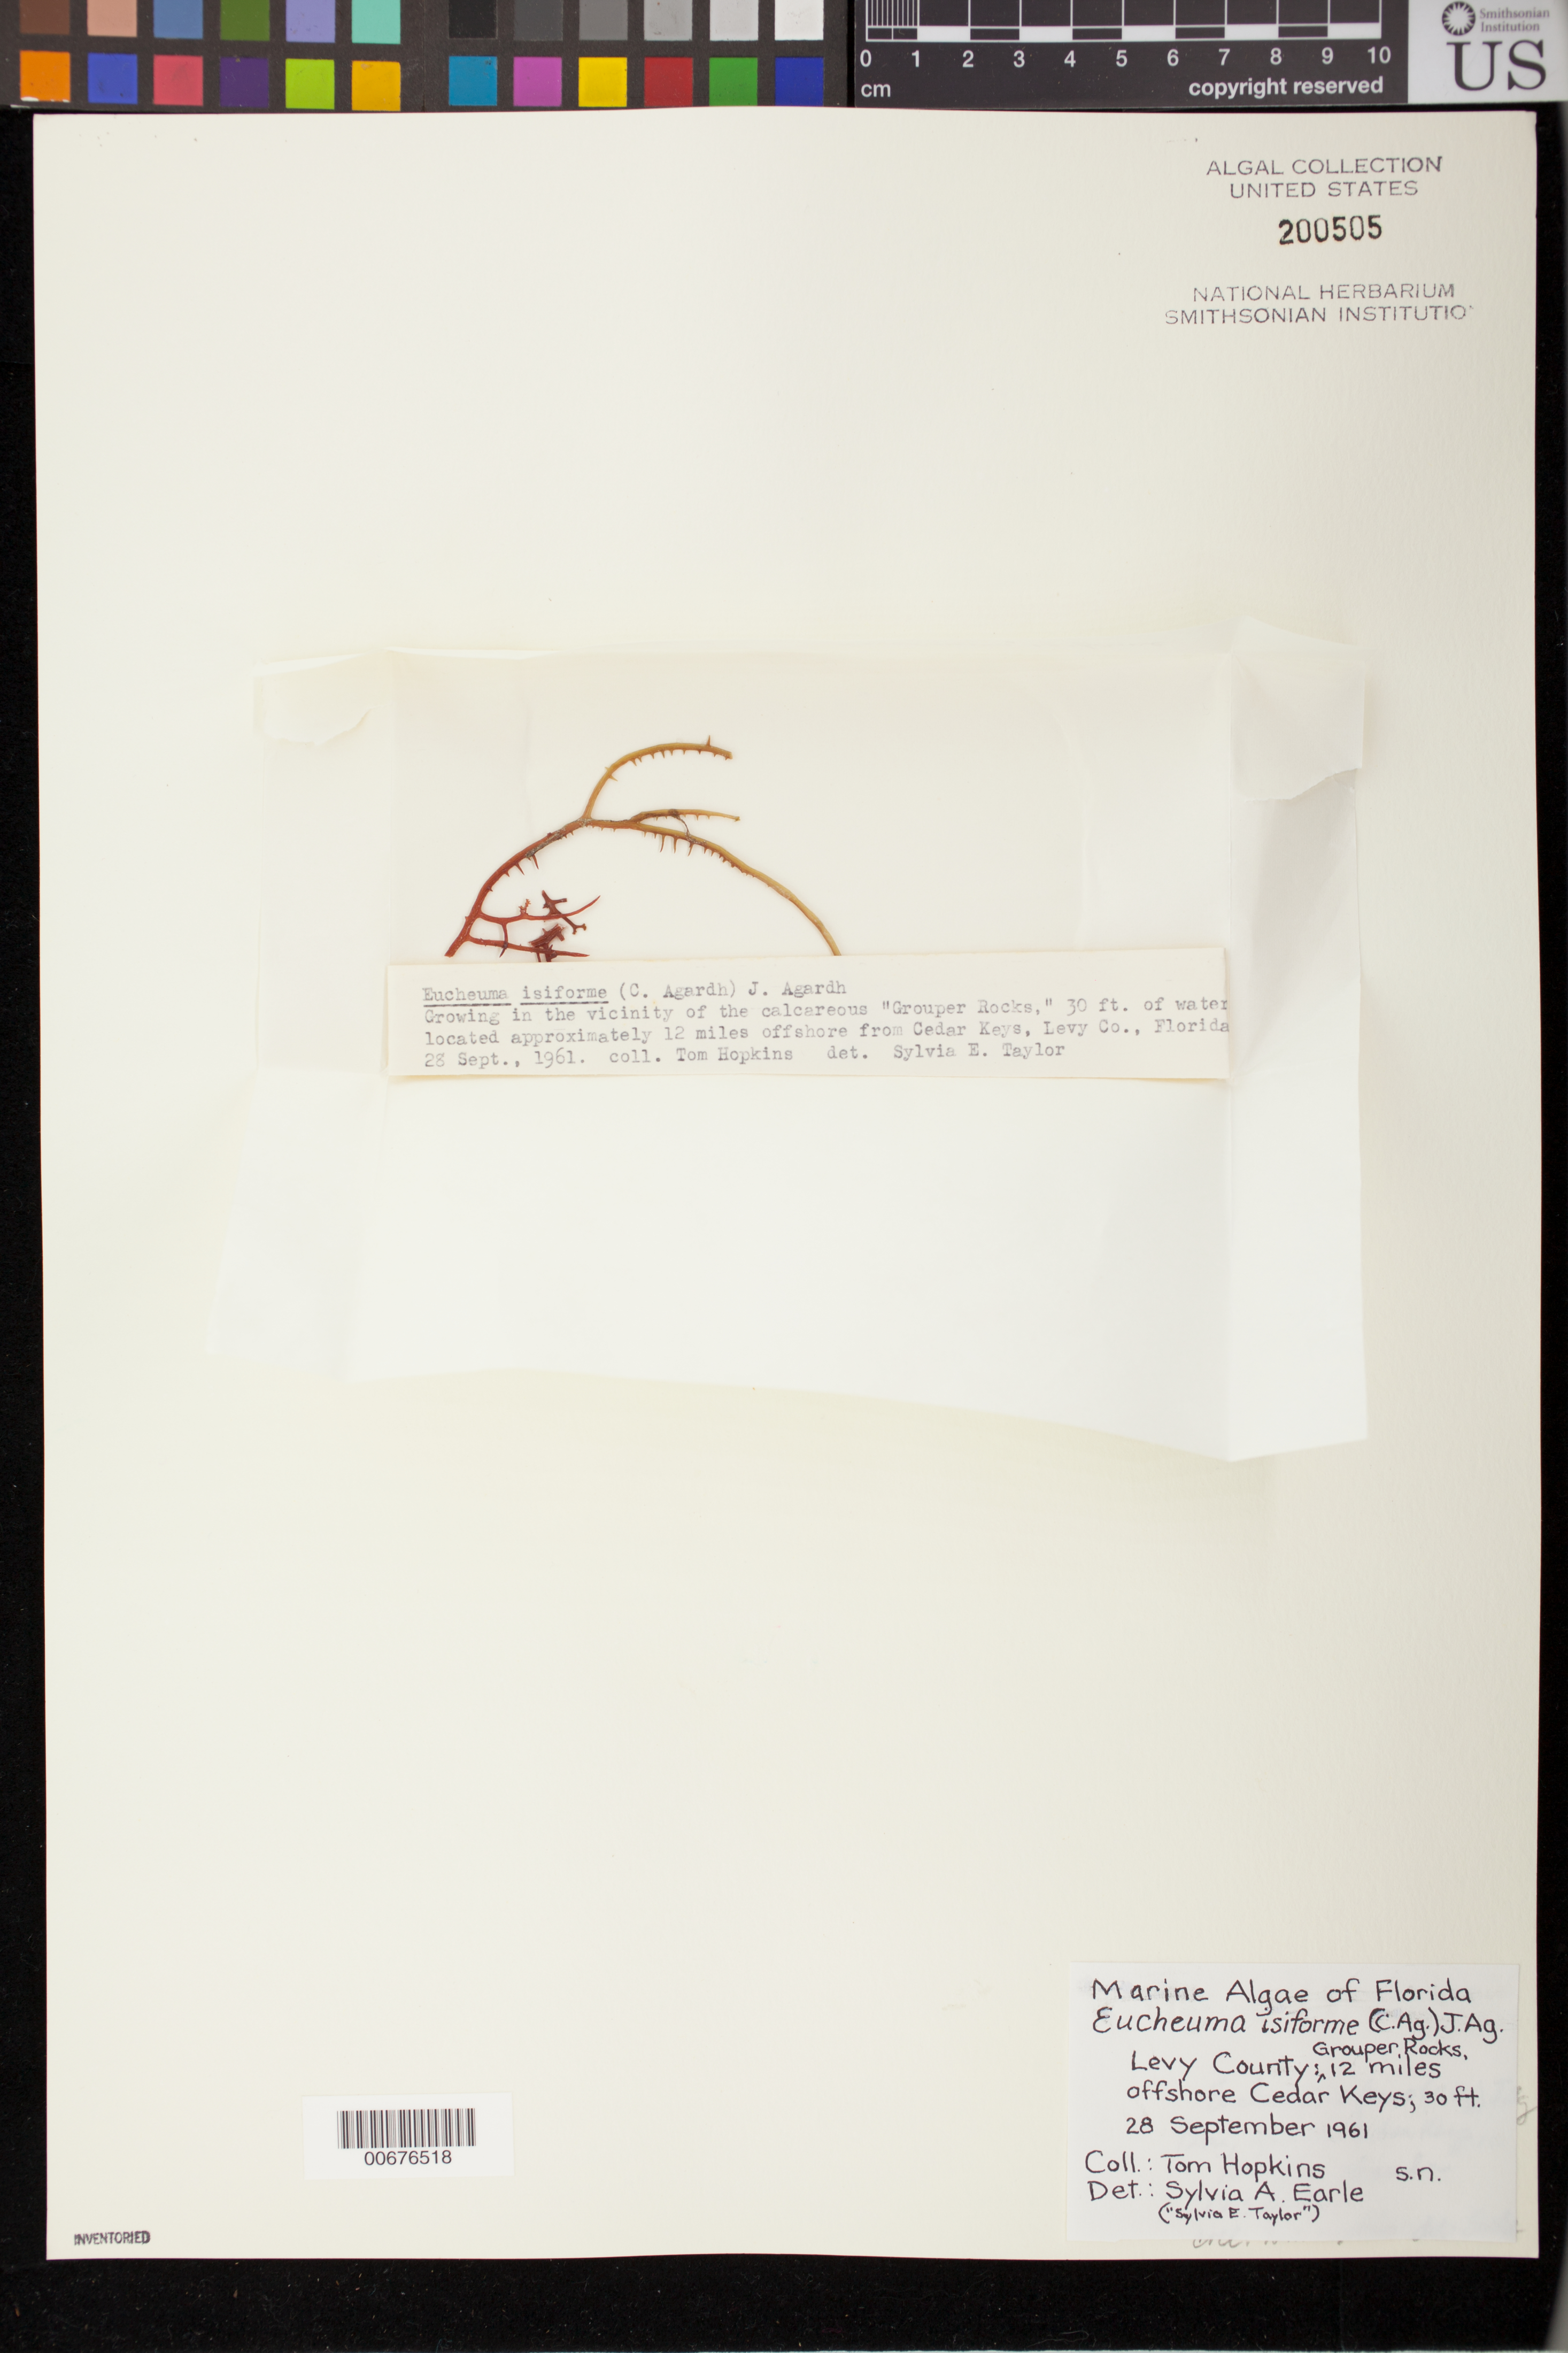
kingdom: Plantae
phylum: Rhodophyta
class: Florideophyceae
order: Gigartinales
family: Solieriaceae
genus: Eucheumatopsis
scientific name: Eucheumatopsis isiformis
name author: (C. Agardh) M.L. Núñez-Resendiz et al.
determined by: Algae name updating Project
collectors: T. Hopkins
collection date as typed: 28 Sep 1961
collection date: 1961-09-28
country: United States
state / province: Florida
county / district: Levy County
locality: Grouper Rocks, ca. 12 miles off Cedar Keys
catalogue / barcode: US 200505